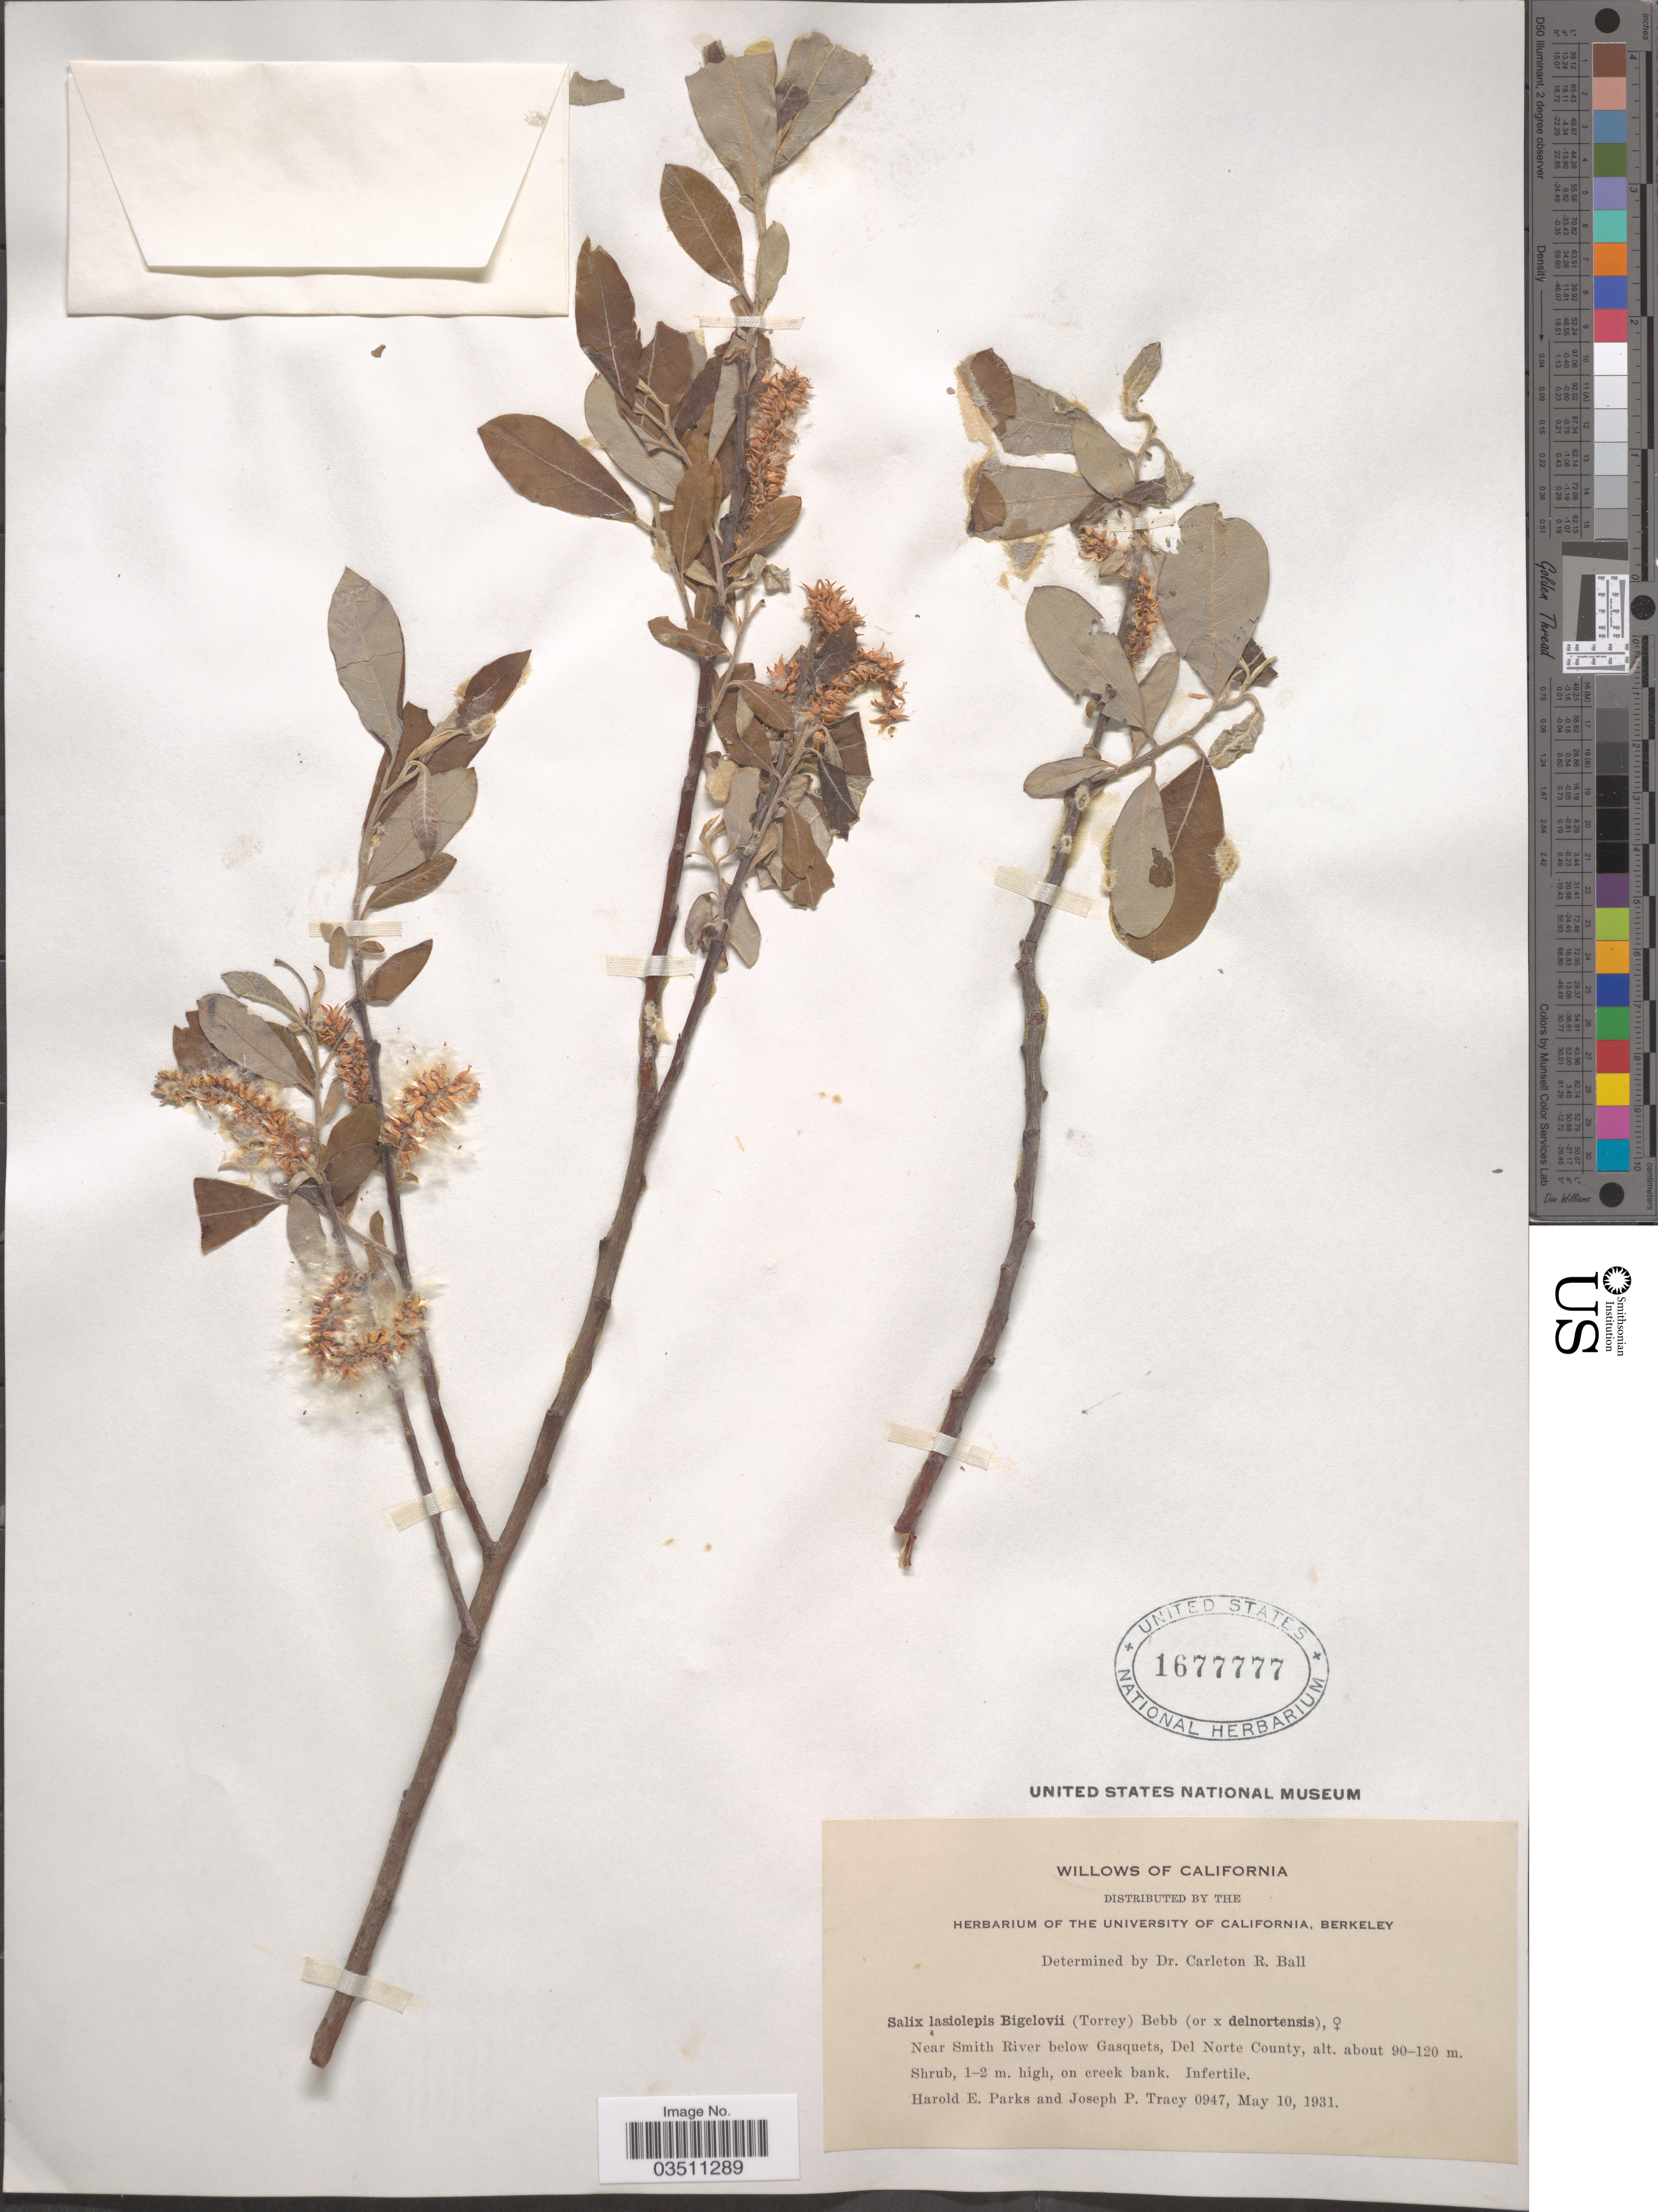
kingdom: Plantae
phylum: Tracheophyta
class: Magnoliopsida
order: Malpighiales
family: Salicaceae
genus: Salix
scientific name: Salix lasiolepis var. bigelovii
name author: Benth.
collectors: H. E. Parks & J. Tracy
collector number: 0947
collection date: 1931-05-10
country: United States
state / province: California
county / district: Del Norte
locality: Near Smith River below Gasquets, Del Norte County.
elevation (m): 90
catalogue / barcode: US 1677777